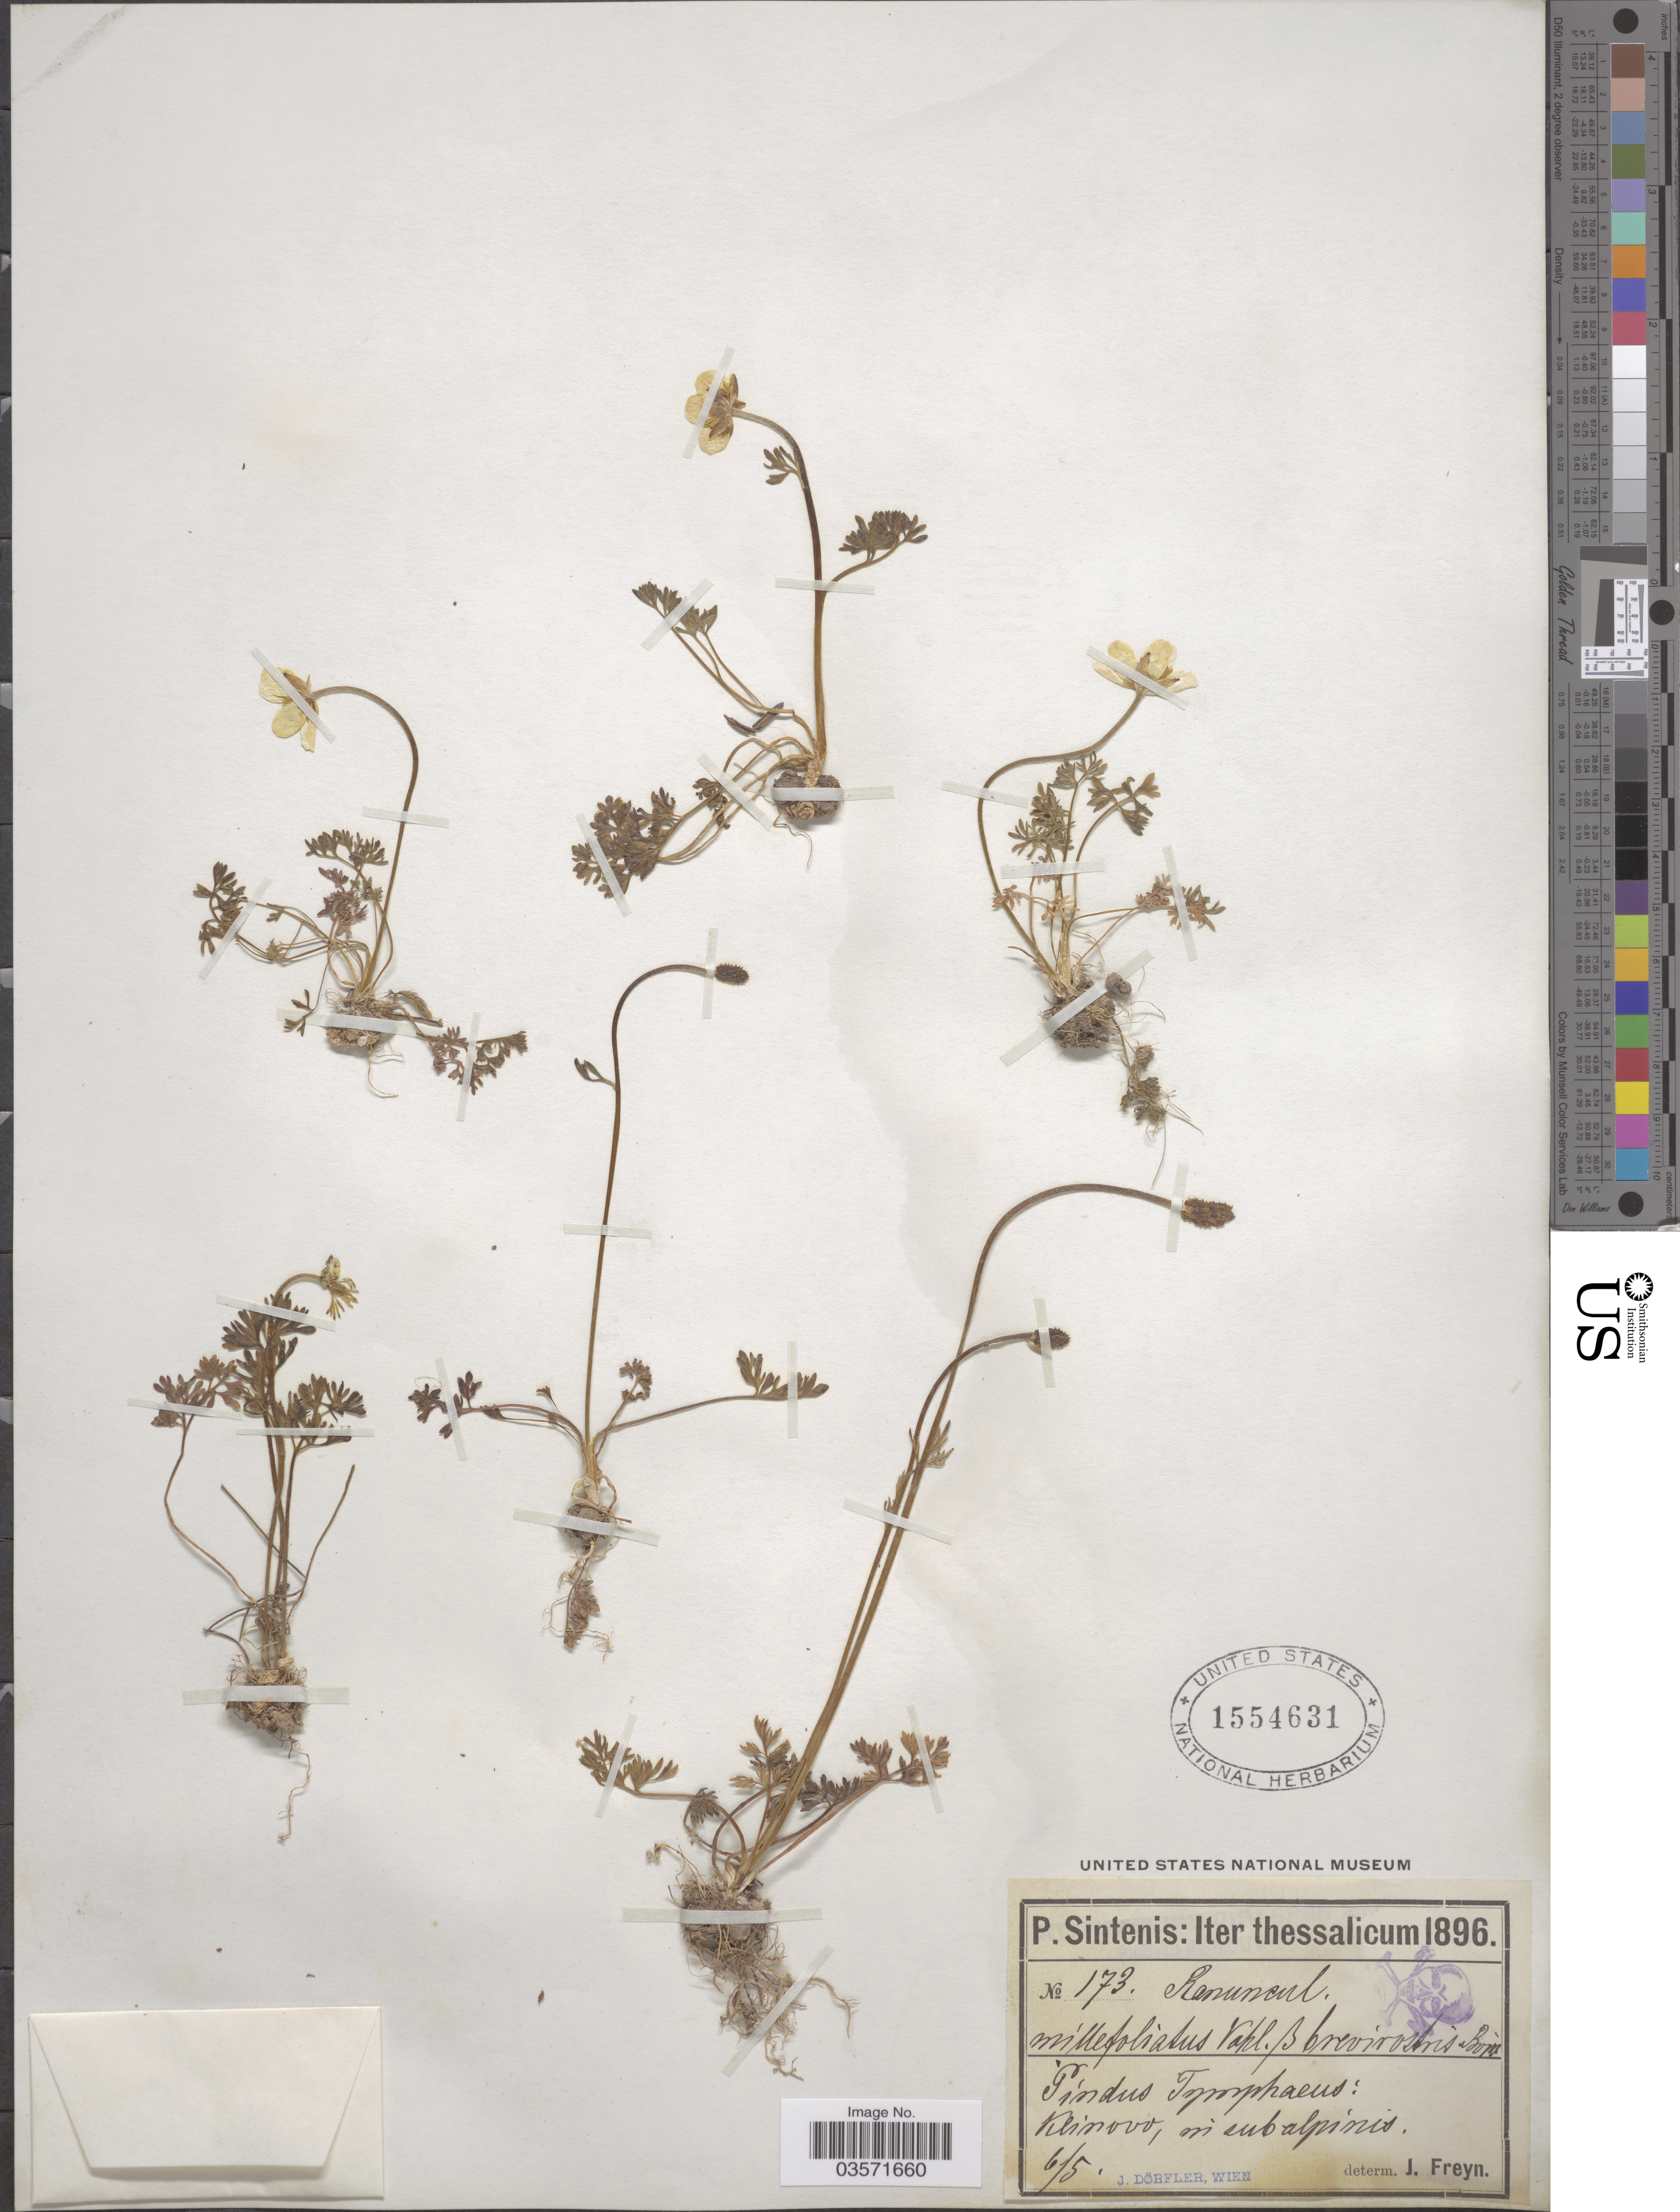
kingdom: Plantae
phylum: Tracheophyta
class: Magnoliopsida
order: Ranunculales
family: Ranunculaceae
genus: Ranunculus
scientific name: Ranunculus millefoliatus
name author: Vahl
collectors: P. Sintenis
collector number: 173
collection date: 1896-05-06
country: Turkey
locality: Iter Thessalicum. Pindus Toppophaeus: Klinovo, in subalpinis.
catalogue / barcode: US 1554631